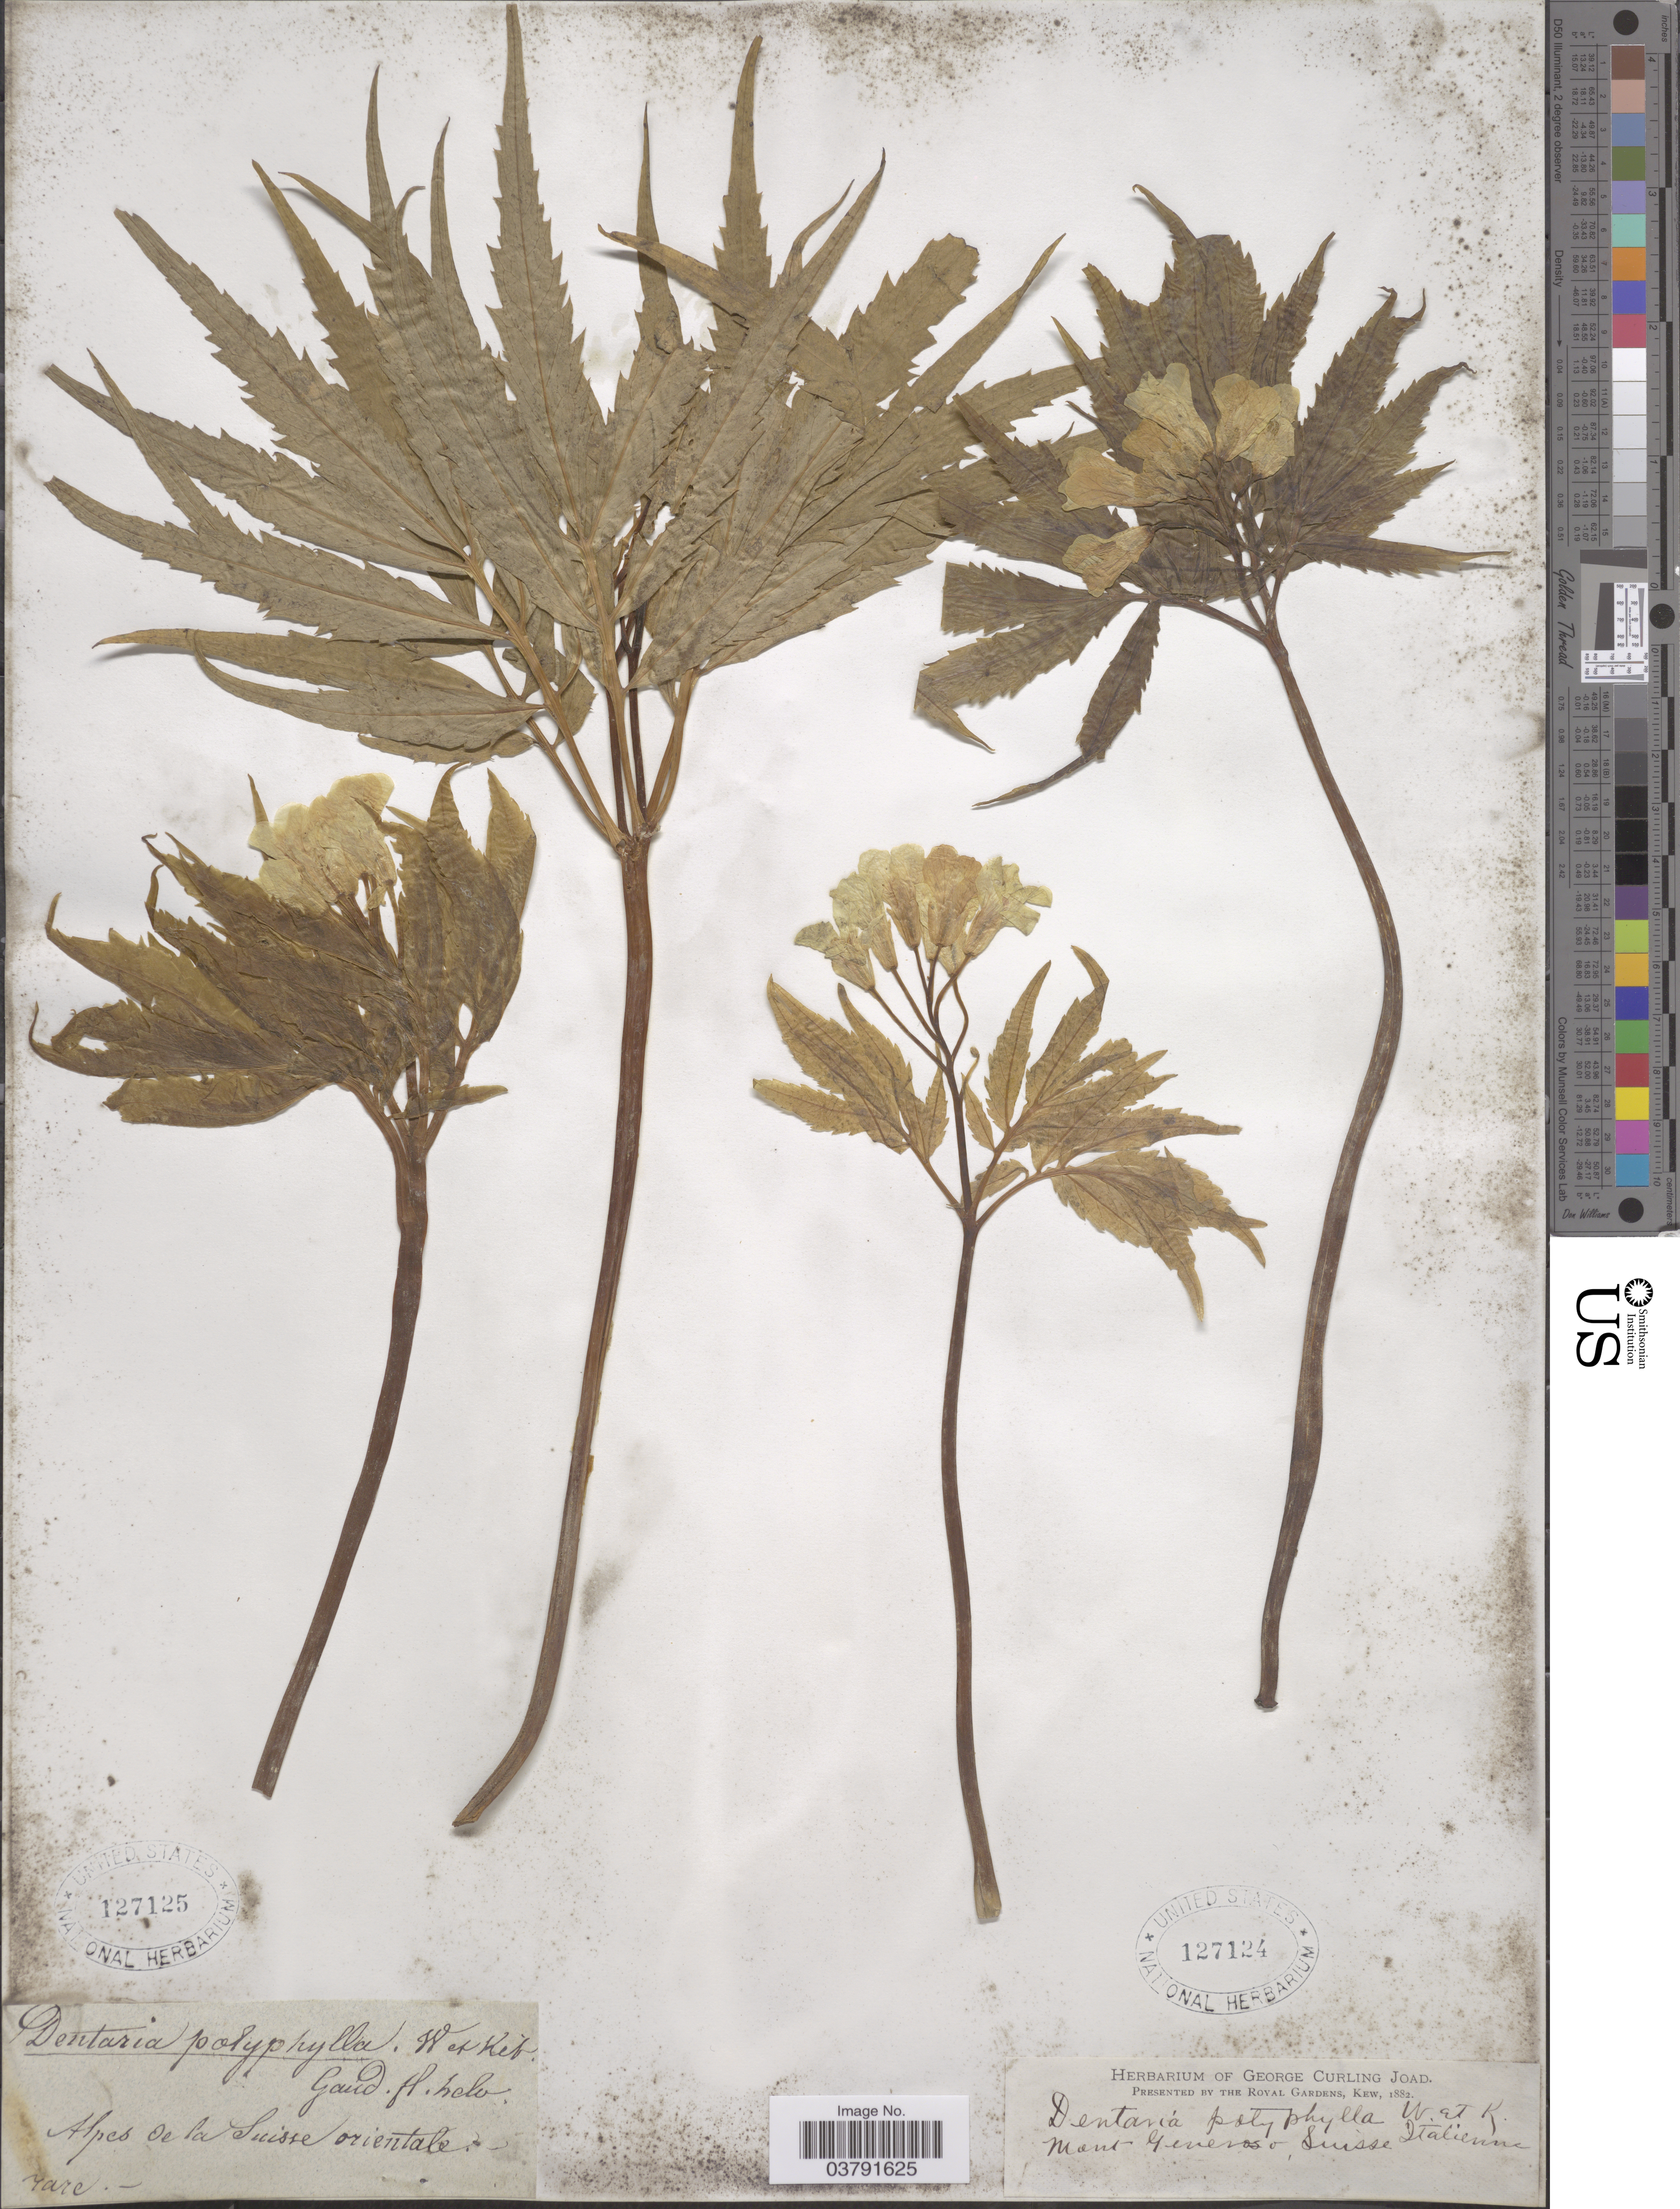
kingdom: Plantae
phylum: Tracheophyta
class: Magnoliopsida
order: Brassicales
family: Brassicaceae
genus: Dentaria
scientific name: Dentaria polyphylla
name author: Waldst. & Kit.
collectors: ex herb. George Curling Joad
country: Switzerland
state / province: Genève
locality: Mont Genevoso, Suisse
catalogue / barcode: US 127124